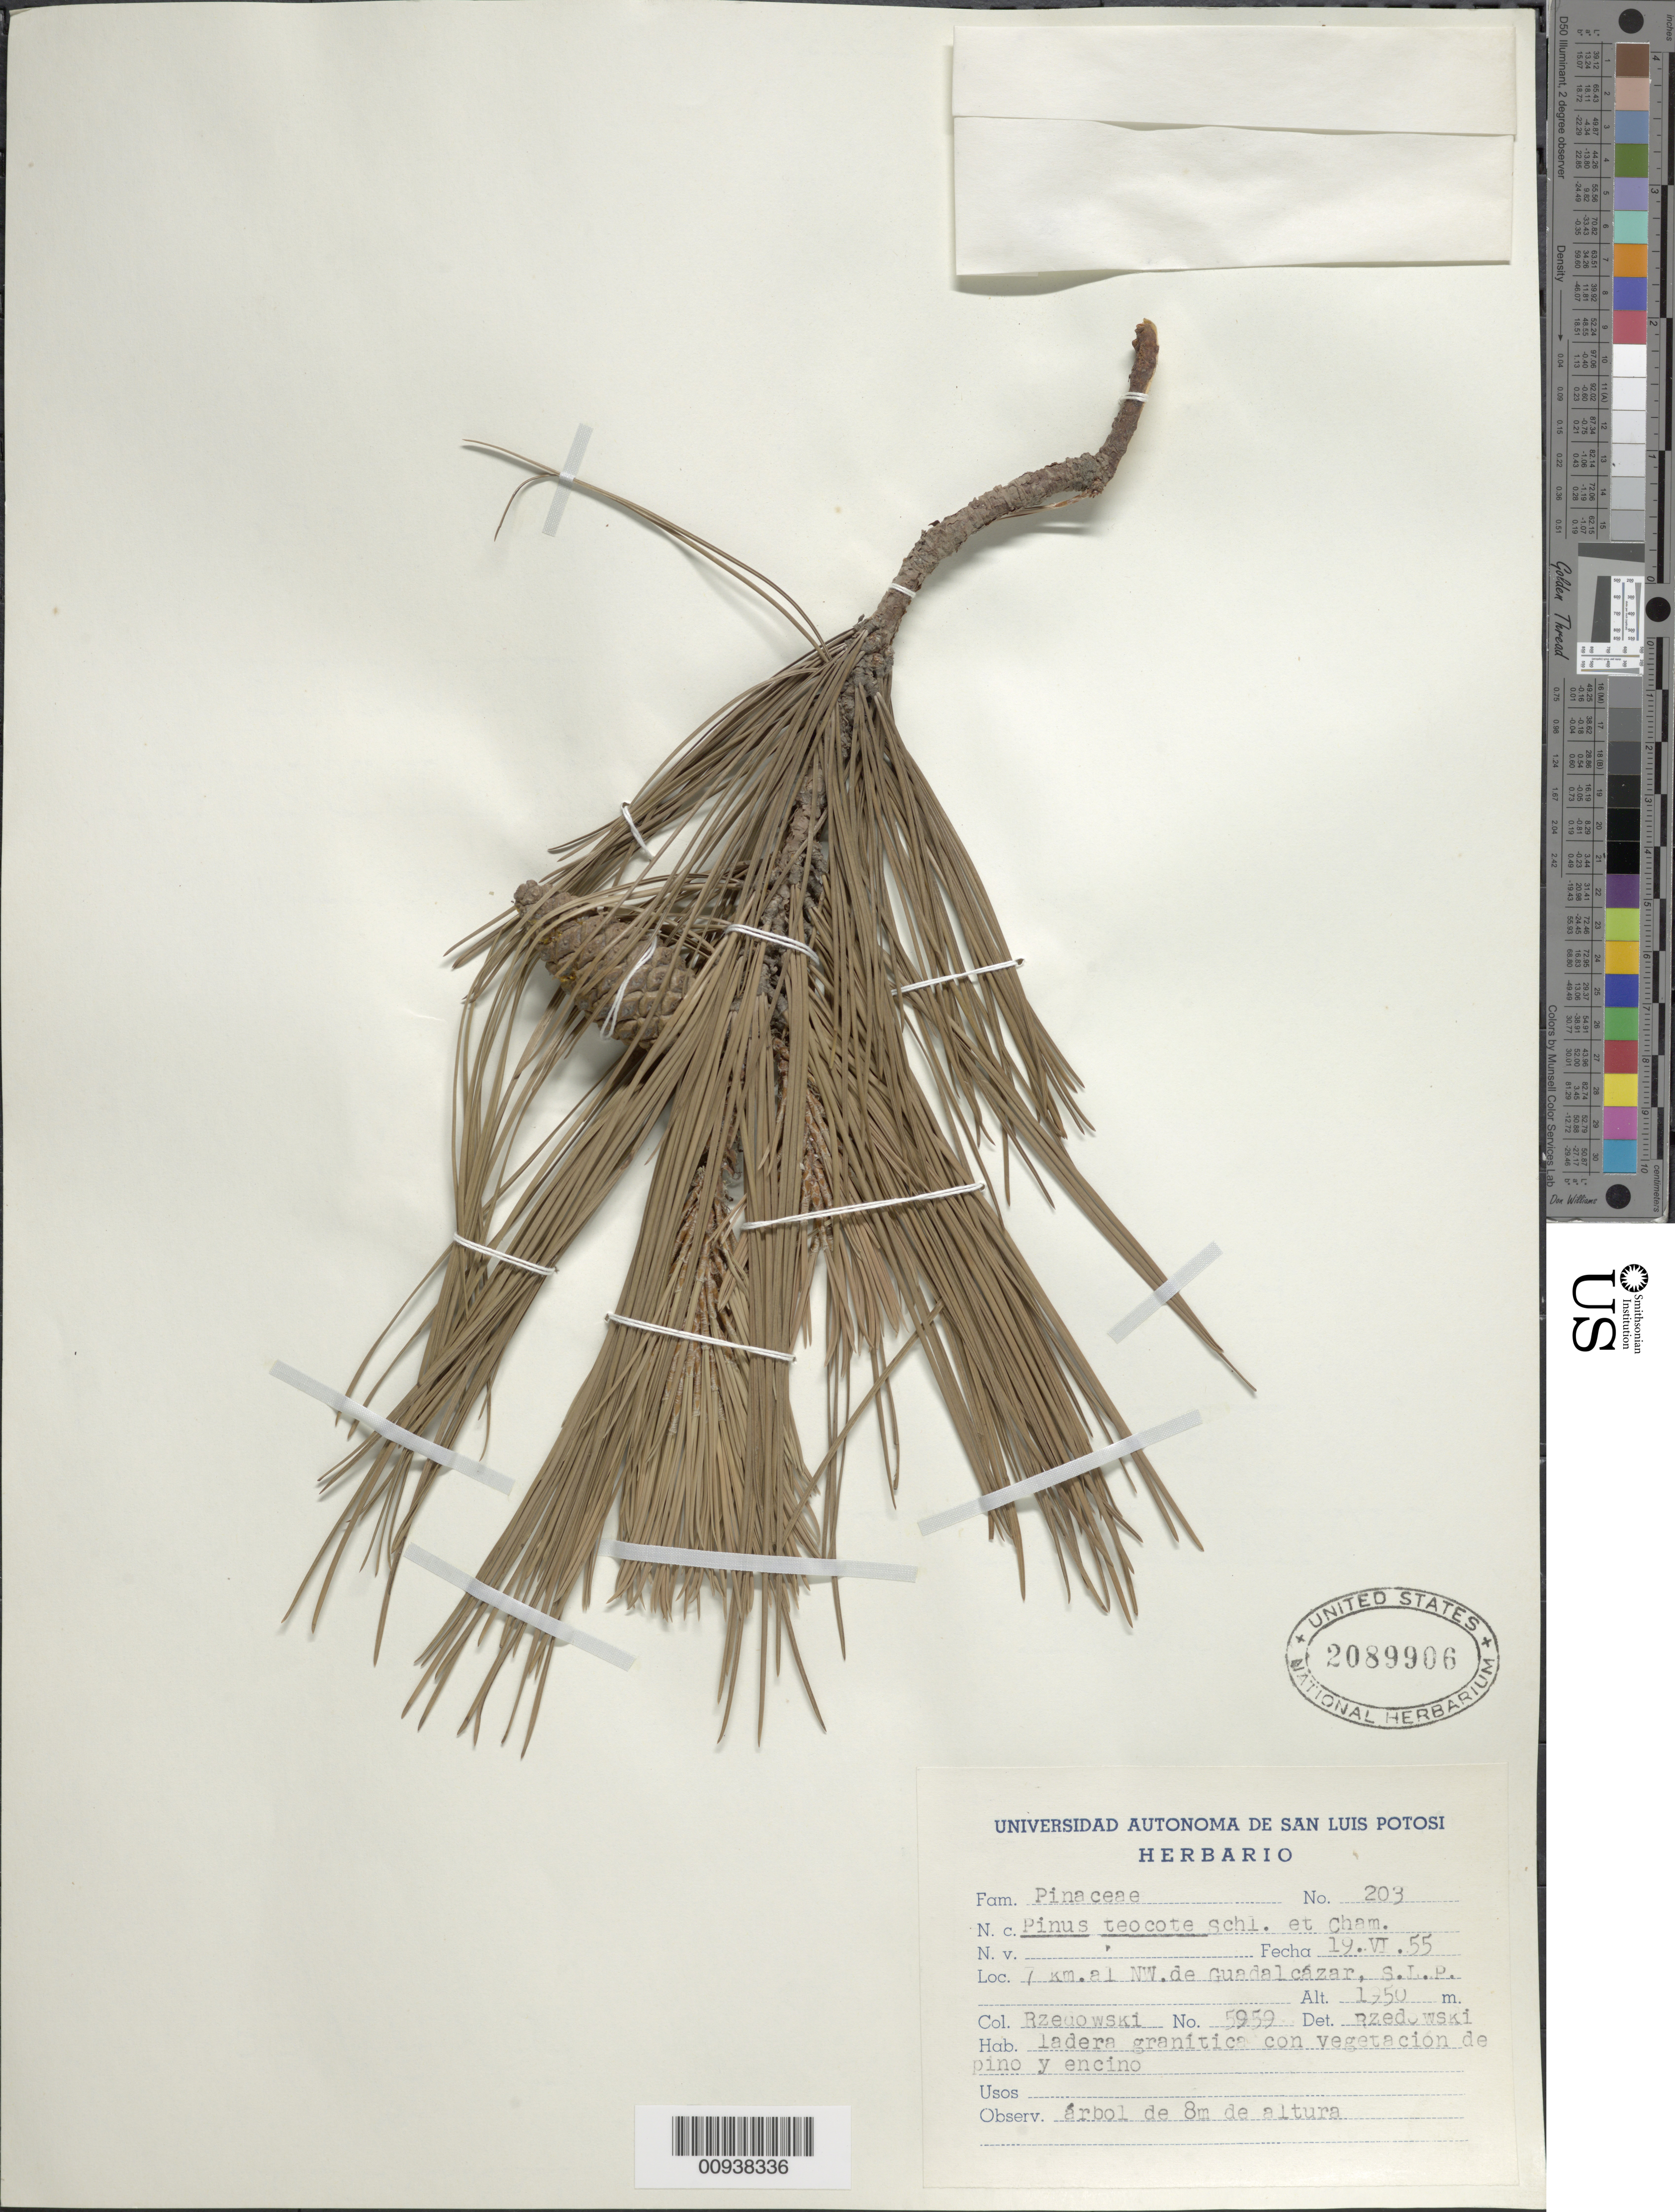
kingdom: Plantae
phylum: Tracheophyta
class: Pinopsida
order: Pinales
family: Pinaceae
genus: Pinus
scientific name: Pinus teocote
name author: Schltdl. & Cham.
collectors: J. Rzedowski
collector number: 203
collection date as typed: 19 Jun 1955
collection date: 1955-06-19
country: Mexico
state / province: San Luis Potosí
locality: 7 km. al NW de Guadalcazar.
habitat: Ladera granítica con vegetación de pino y encino.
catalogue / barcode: US 2089906